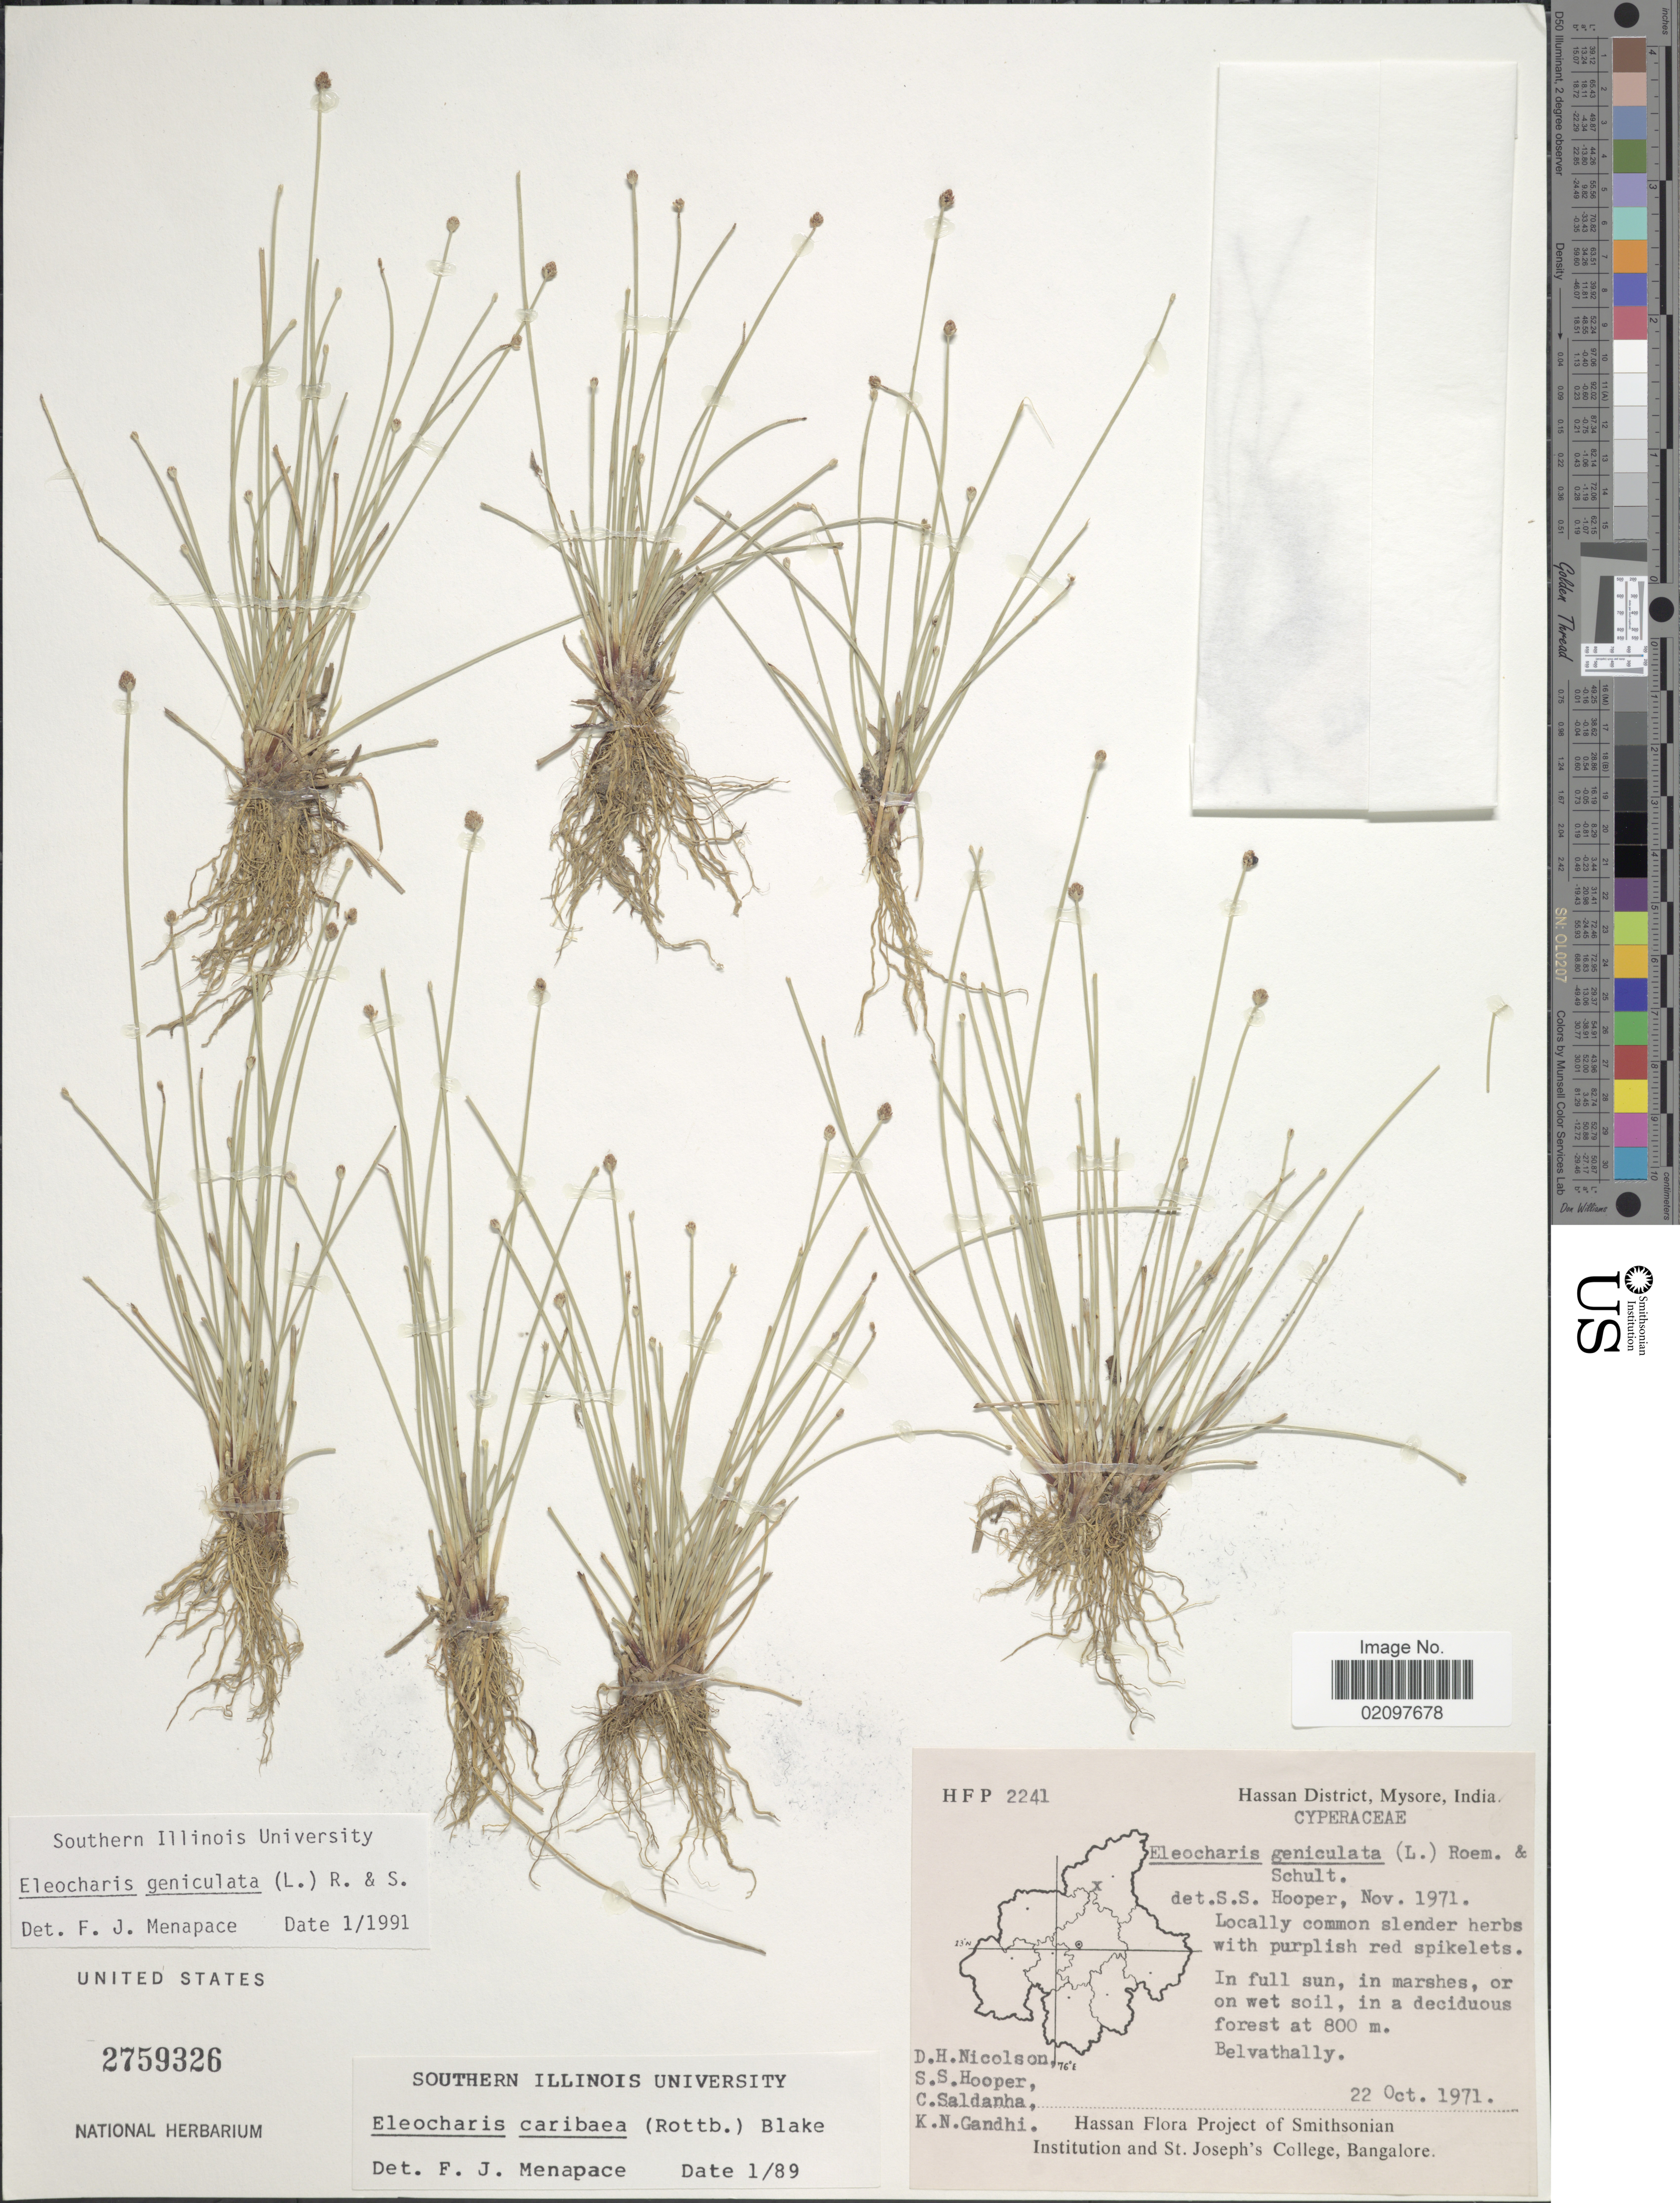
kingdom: Plantae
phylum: Tracheophyta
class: Liliopsida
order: Poales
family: Cyperaceae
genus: Eleocharis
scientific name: Eleocharis geniculata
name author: (L.) Roem. & Schult.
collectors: D. H. Nicolson, S. S. Hooper, C. Saldanha & K. N. Gandhi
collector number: H F P 2241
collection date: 1971-10-22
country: India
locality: Hassan District, Mysore, In full sun, in marshes, or on wet soil, in a deciduous forest, Belvathally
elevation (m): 800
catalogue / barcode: US 2759326